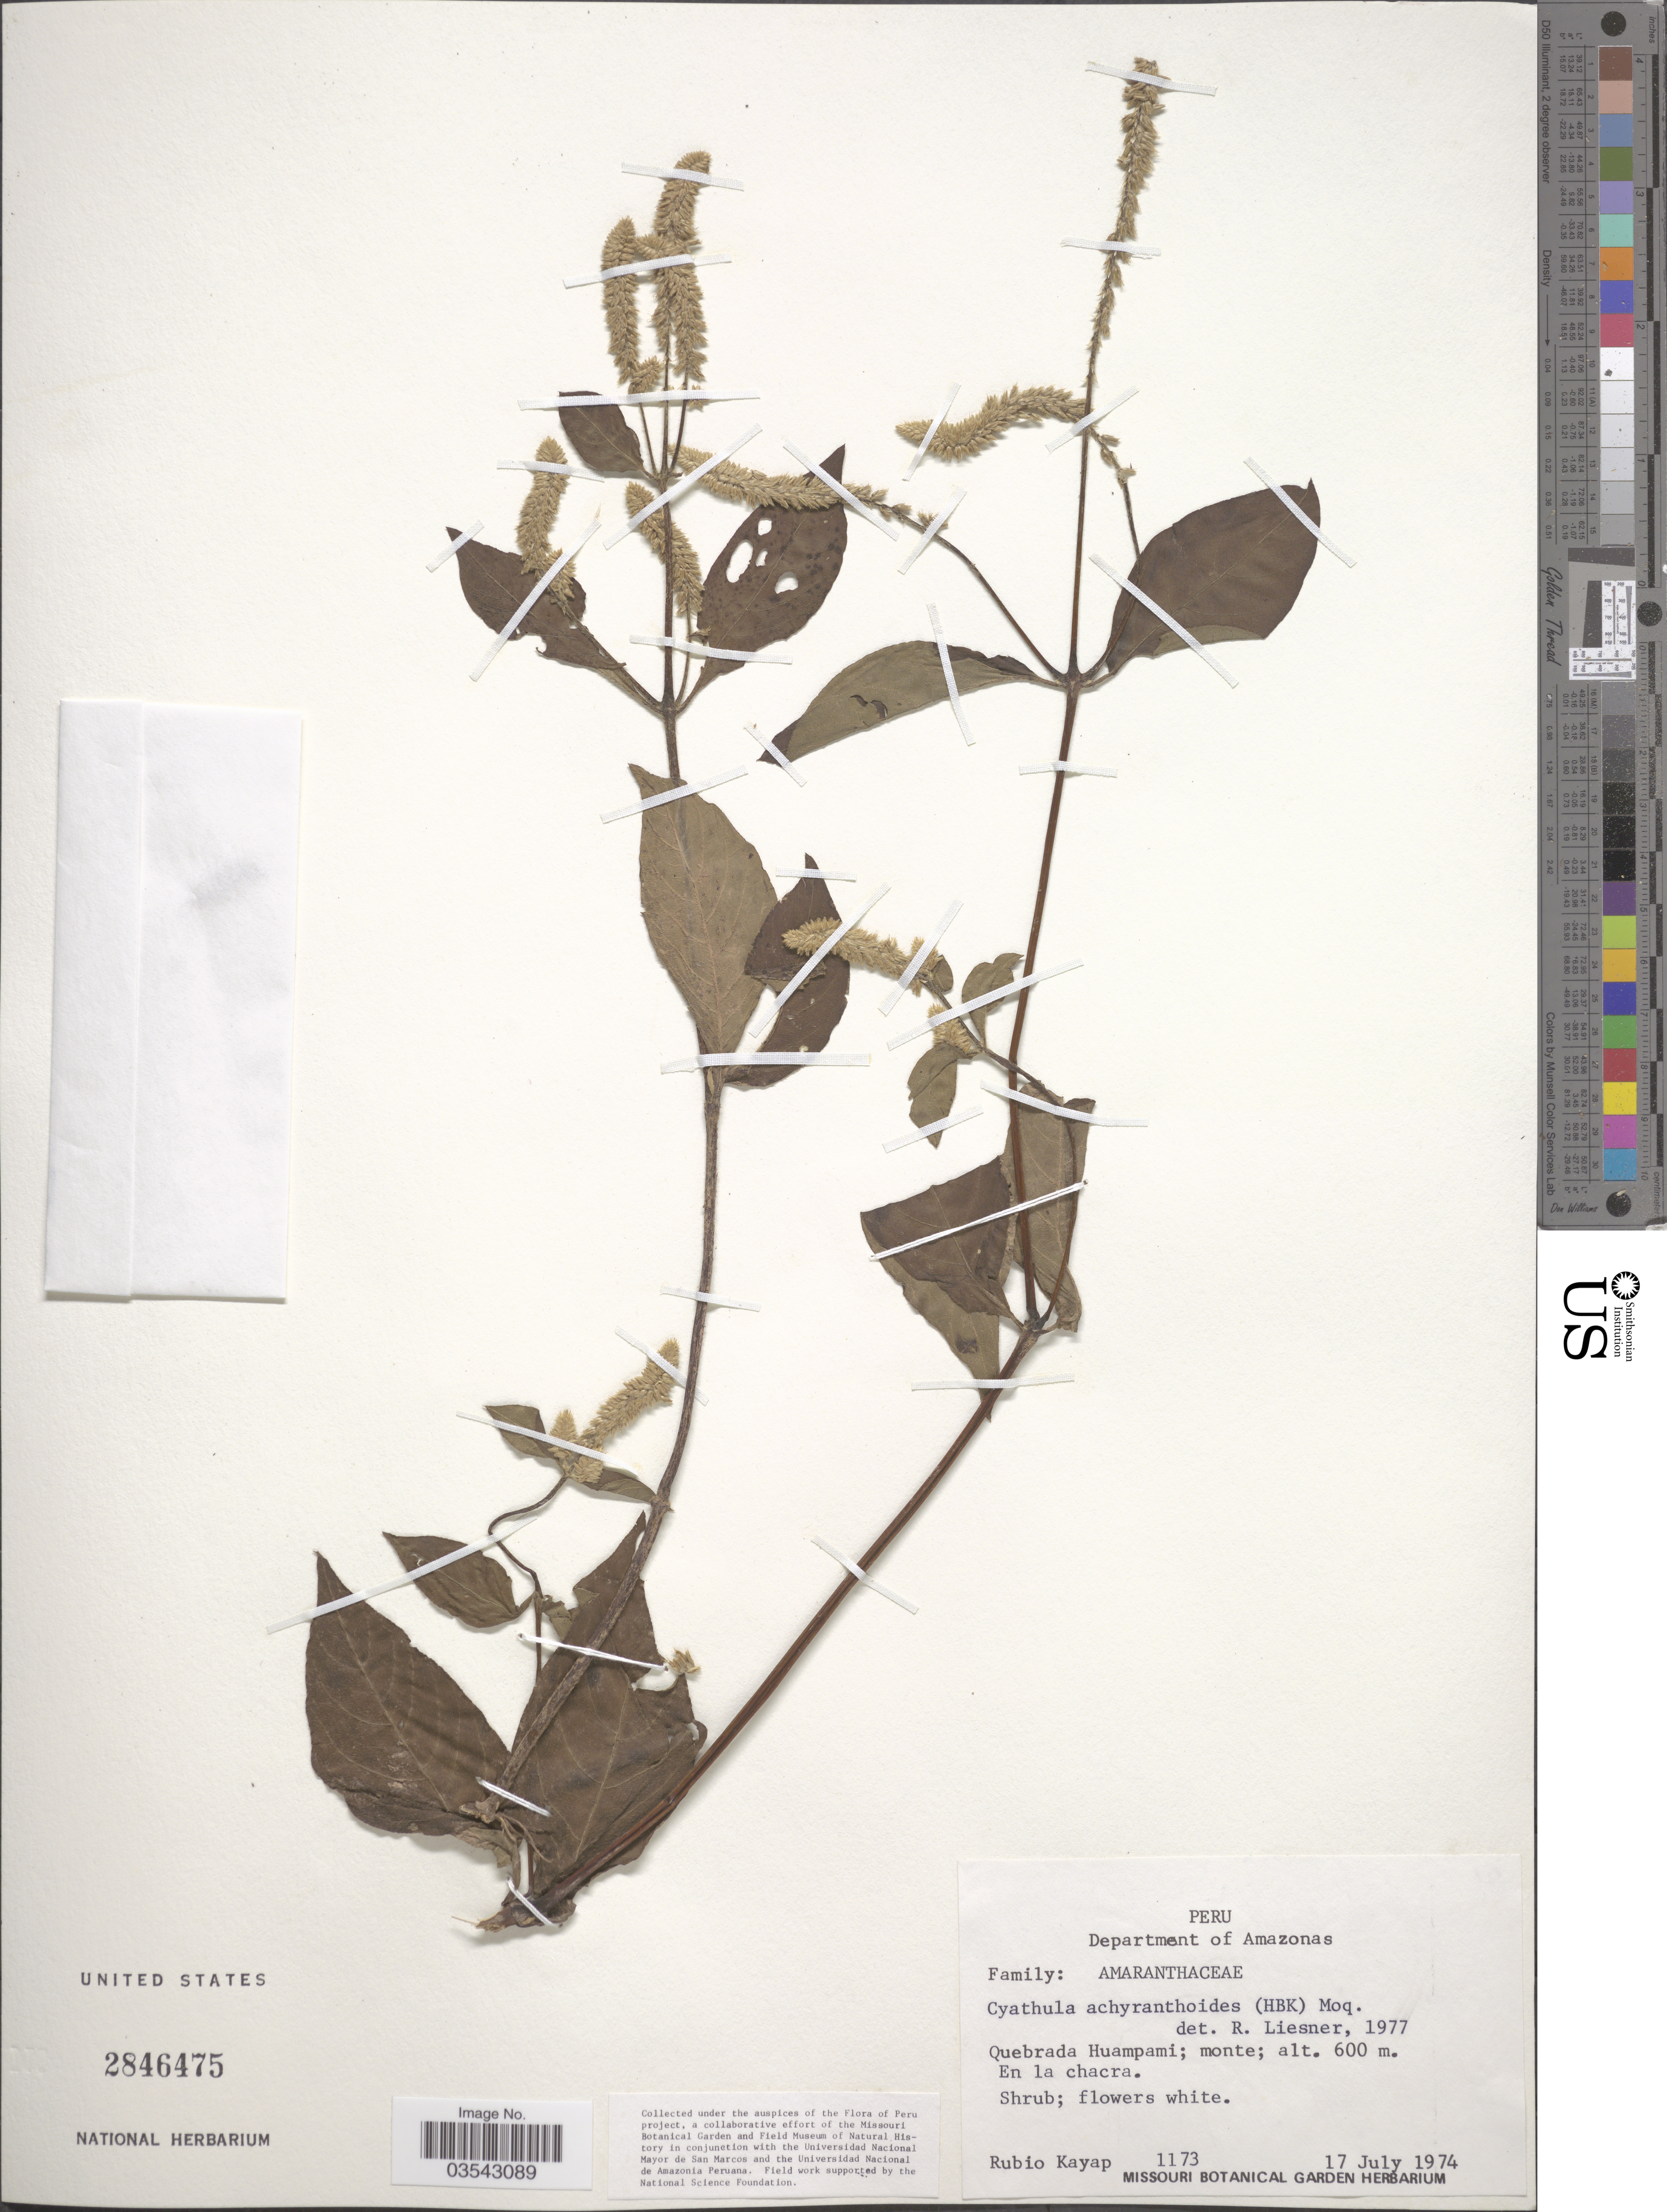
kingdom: Plantae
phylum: Tracheophyta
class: Magnoliopsida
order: Caryophyllales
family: Amaranthaceae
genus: Cyathula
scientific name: Cyathula achyranthoides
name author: (Kunth) Moq.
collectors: R. Kayap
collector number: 1173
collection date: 1974-07-17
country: Peru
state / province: Amazonas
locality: Department of Amazonas. Quebrada Huampami; monte. En la chacra.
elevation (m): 600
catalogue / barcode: US 2846475